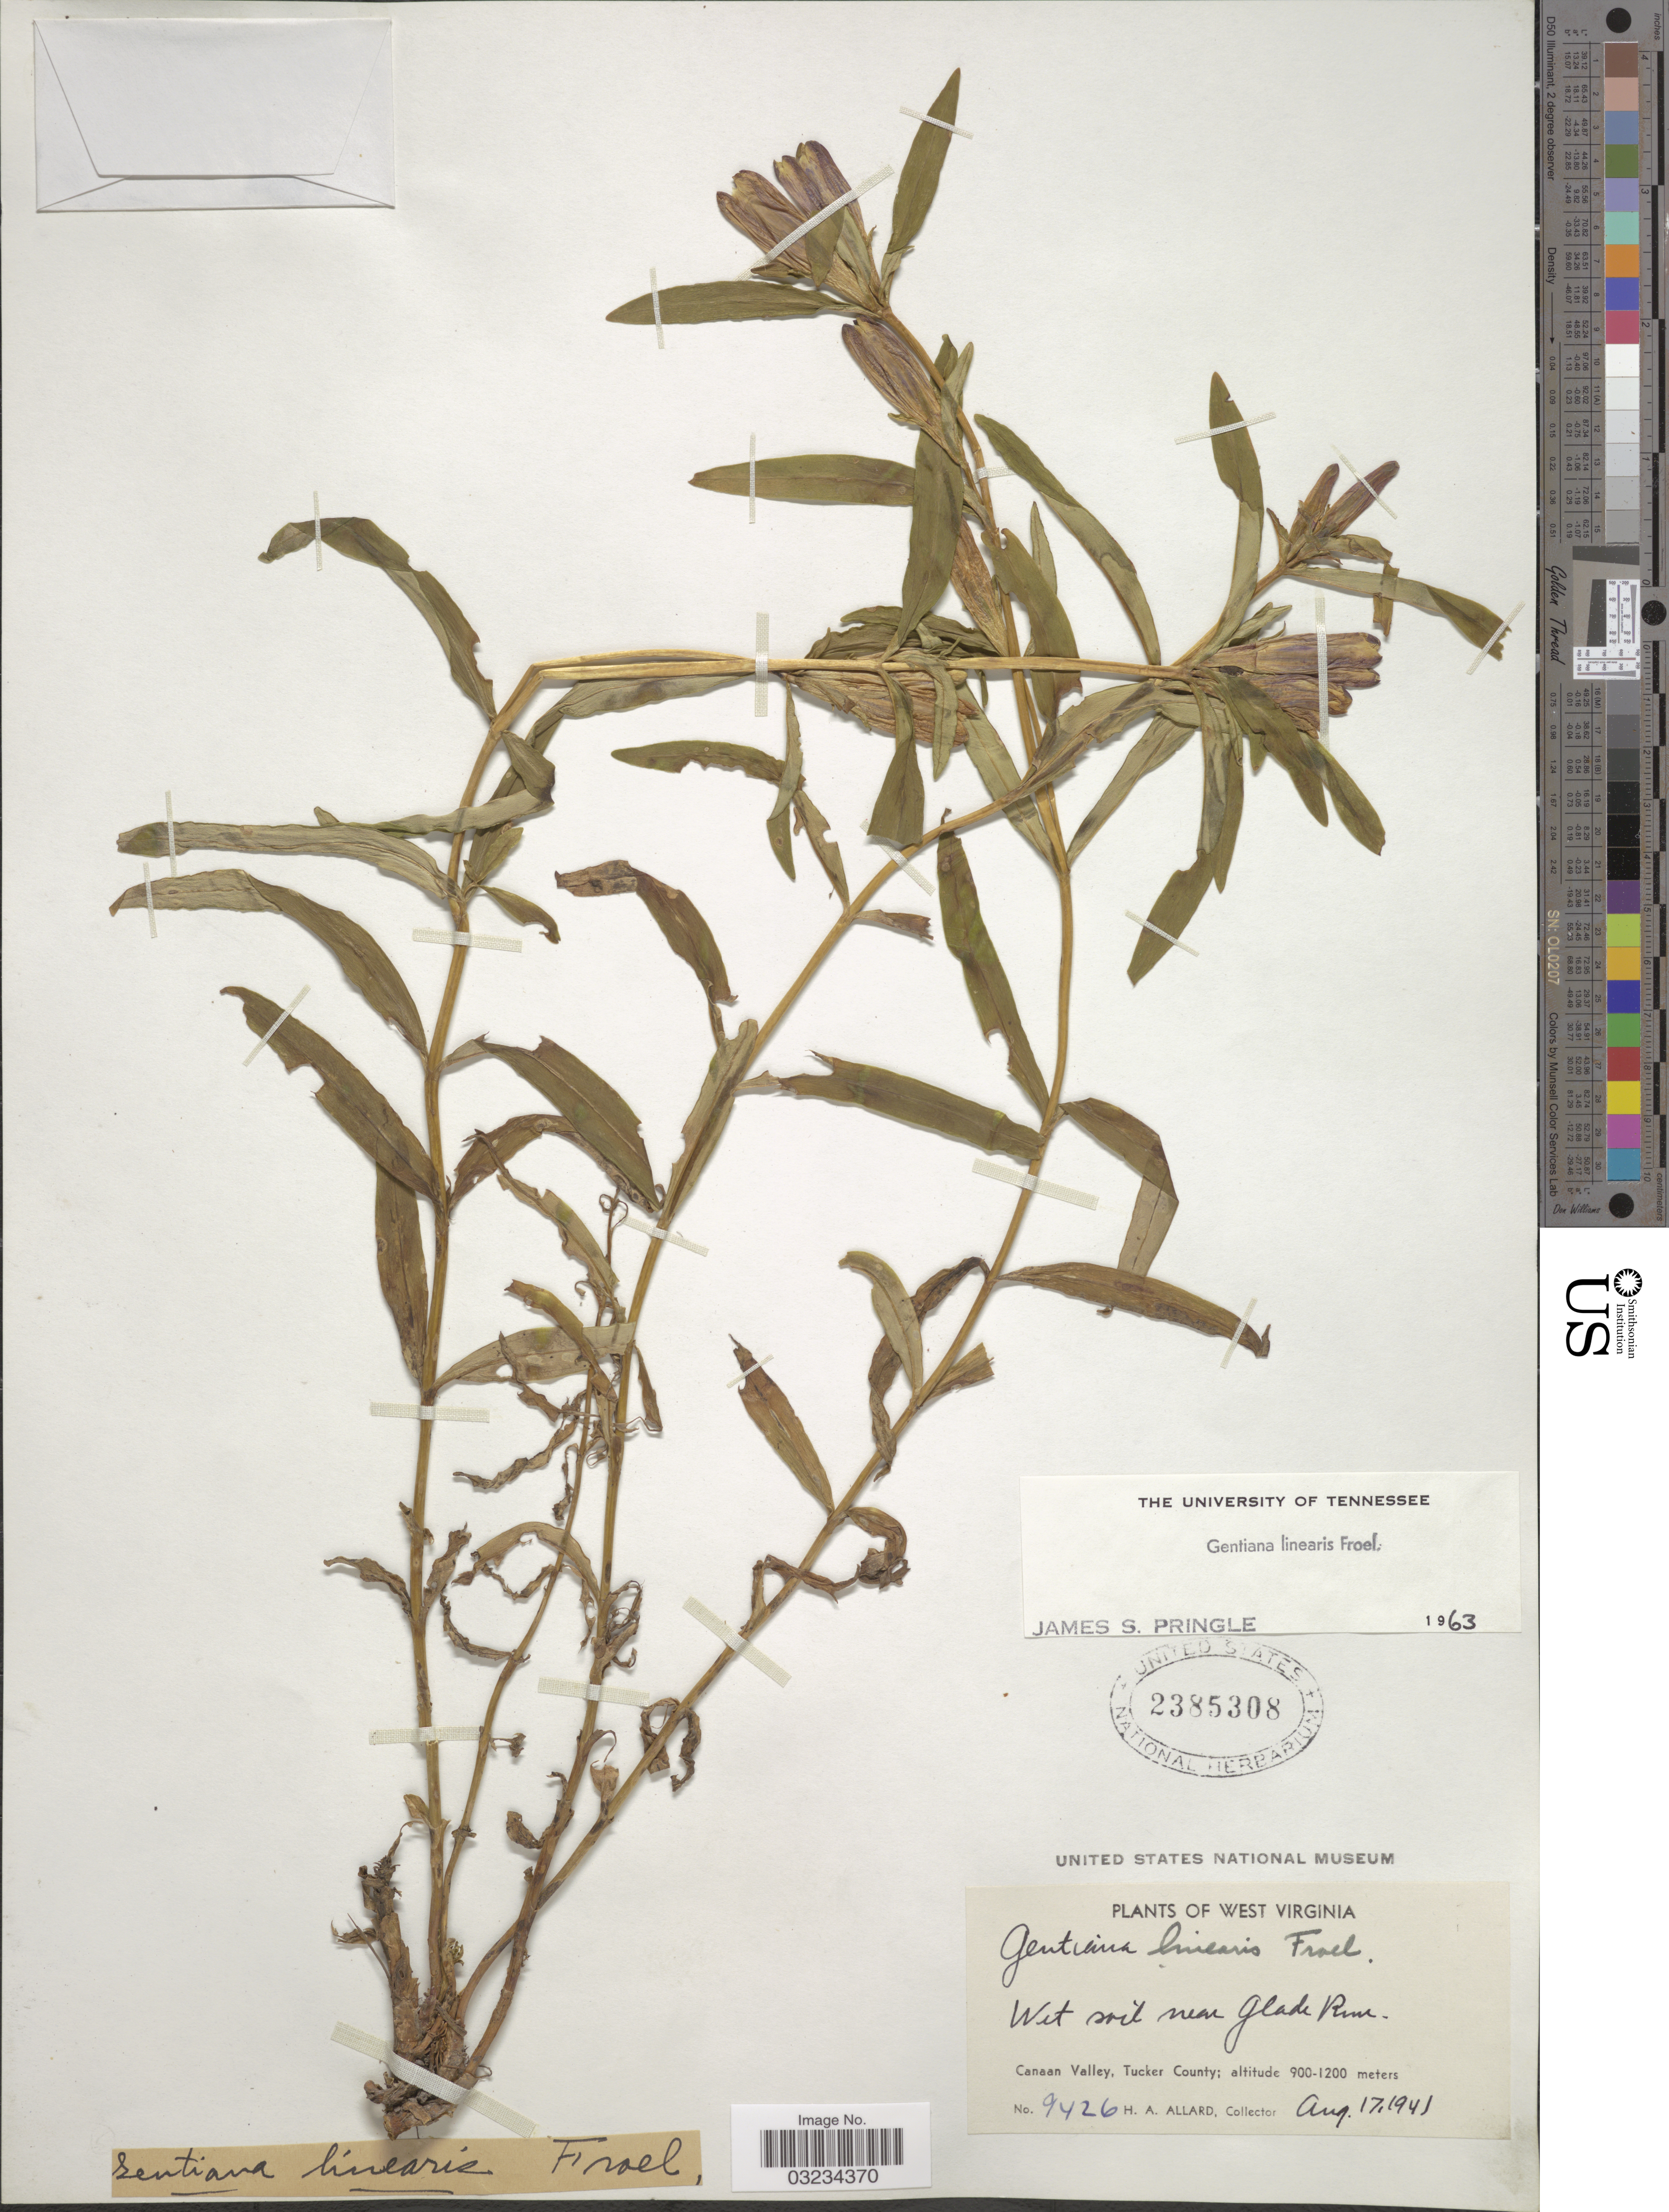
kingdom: Plantae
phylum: Tracheophyta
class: Magnoliopsida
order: Gentianales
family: Gentianaceae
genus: Gentiana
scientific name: Gentiana linearis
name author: Froel.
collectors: H. A. Allard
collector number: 9426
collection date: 1941-08-17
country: United States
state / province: West Virginia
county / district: Tucker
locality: Wet soil near Glade Run. Canaan Valley, Tucker County.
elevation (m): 900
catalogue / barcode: US 2385308